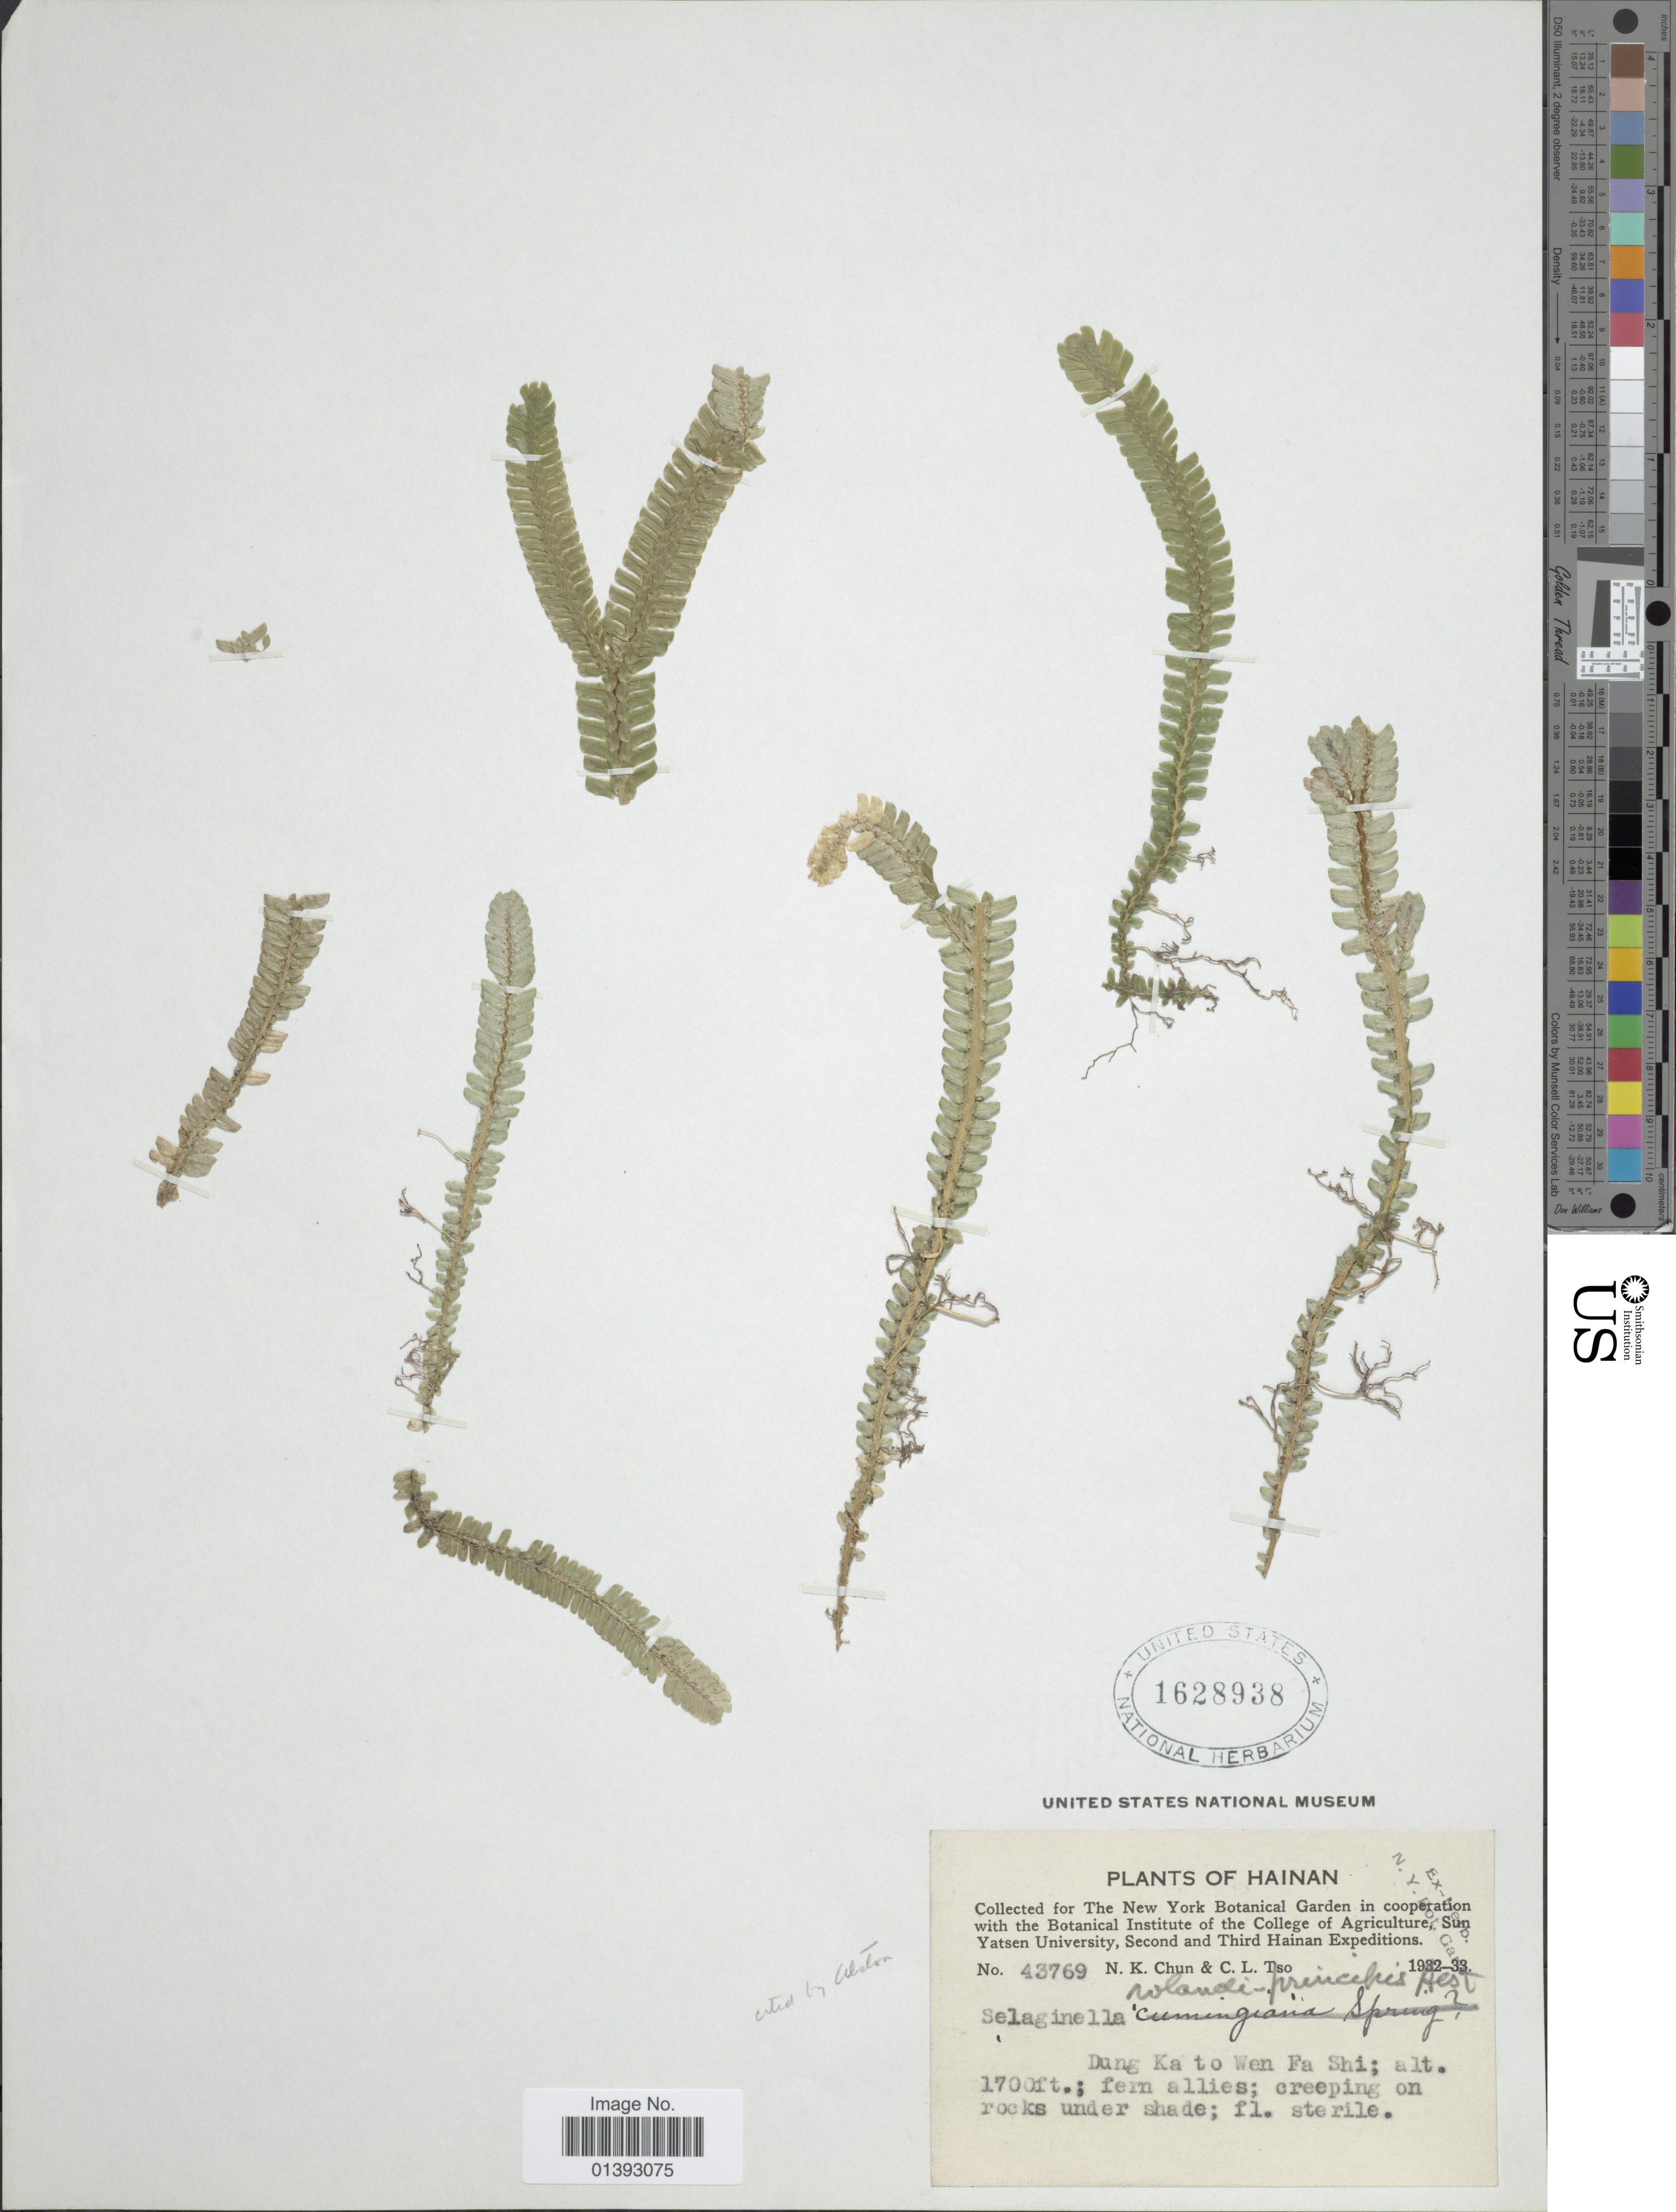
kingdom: Plantae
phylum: Tracheophyta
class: Lycopodiopsida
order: Selaginellales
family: Selaginellaceae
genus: Selaginella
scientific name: Selaginella rolandi-principis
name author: Alston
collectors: N. K. Chun & C. Tso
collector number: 43769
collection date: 1932/1933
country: China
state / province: Hainan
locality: Dung Ka to Wen Fa Shi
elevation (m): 518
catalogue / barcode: US 1628938